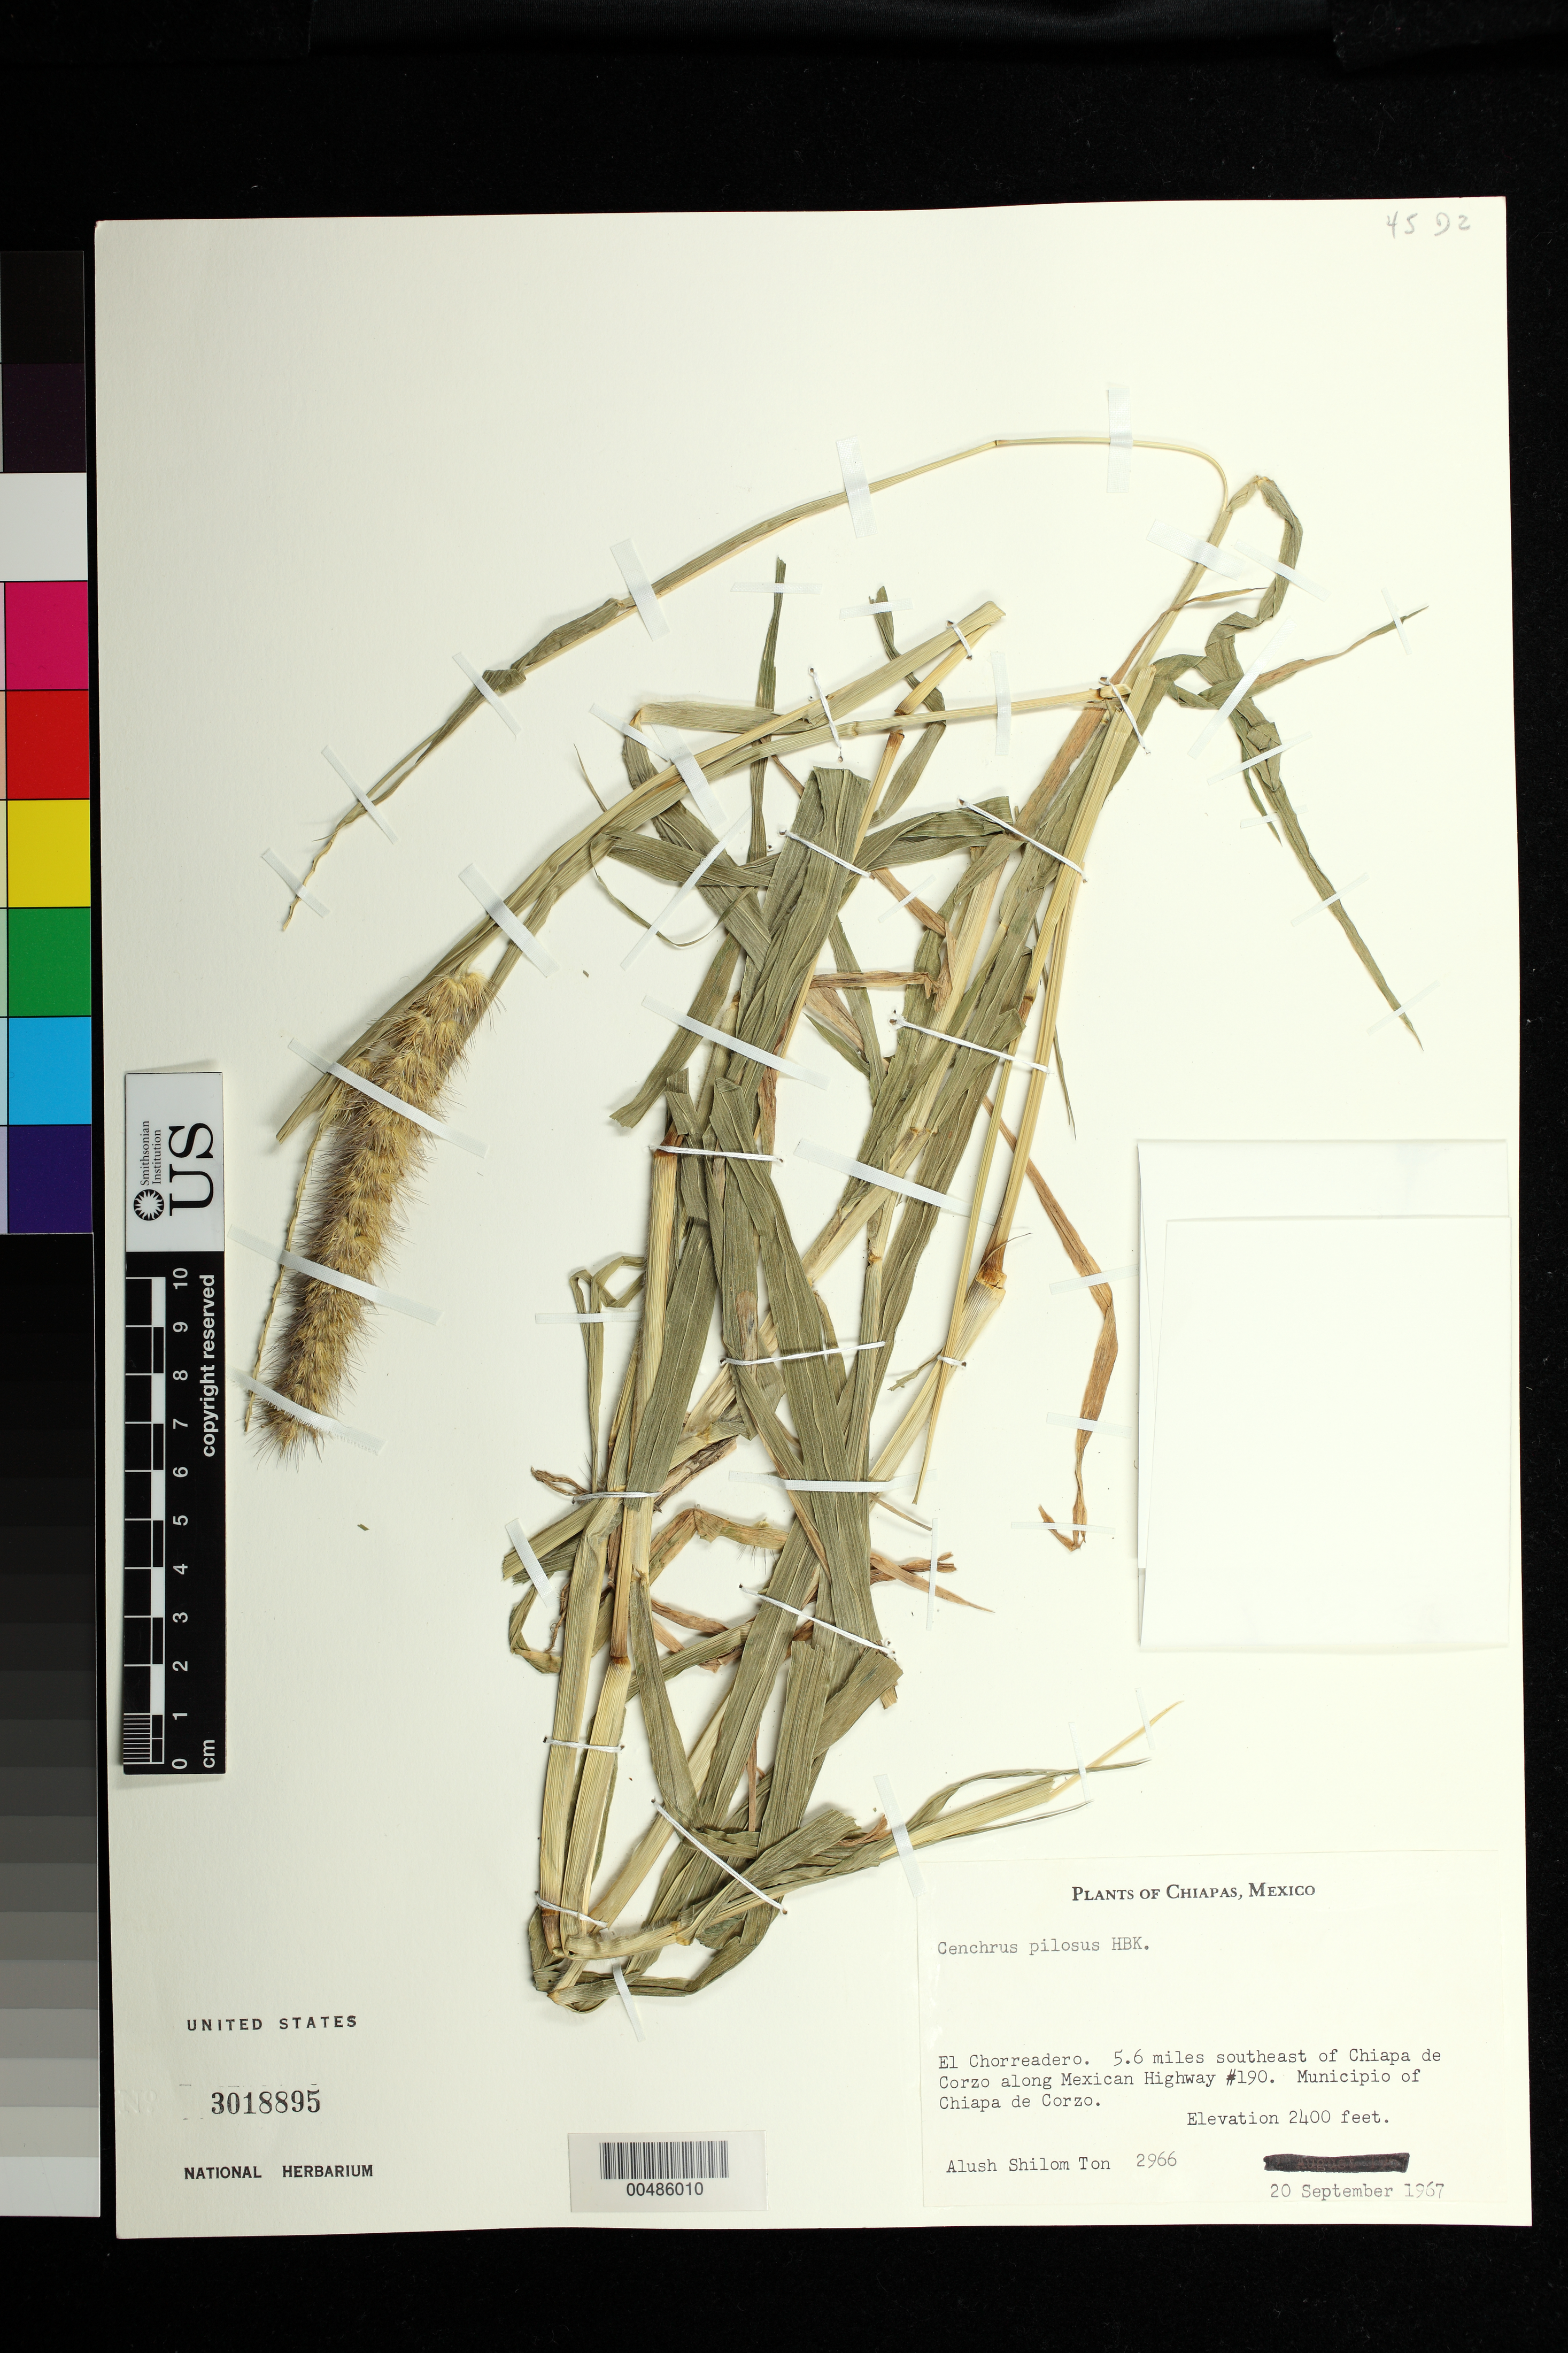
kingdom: Plantae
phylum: Tracheophyta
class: Liliopsida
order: Poales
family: Poaceae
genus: Cenchrus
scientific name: Cenchrus pilosus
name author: Kunth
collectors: A. S. Ton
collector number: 2966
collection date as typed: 20 Sep 1967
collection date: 1967-09-20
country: Mexico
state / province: Chiapas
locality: El Chorreadero, 5.6 mi SE of Chiapa de Corzo along Mexican Highway 190, Municipio of Chiapa de Corzo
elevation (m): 732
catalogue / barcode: US 3018895